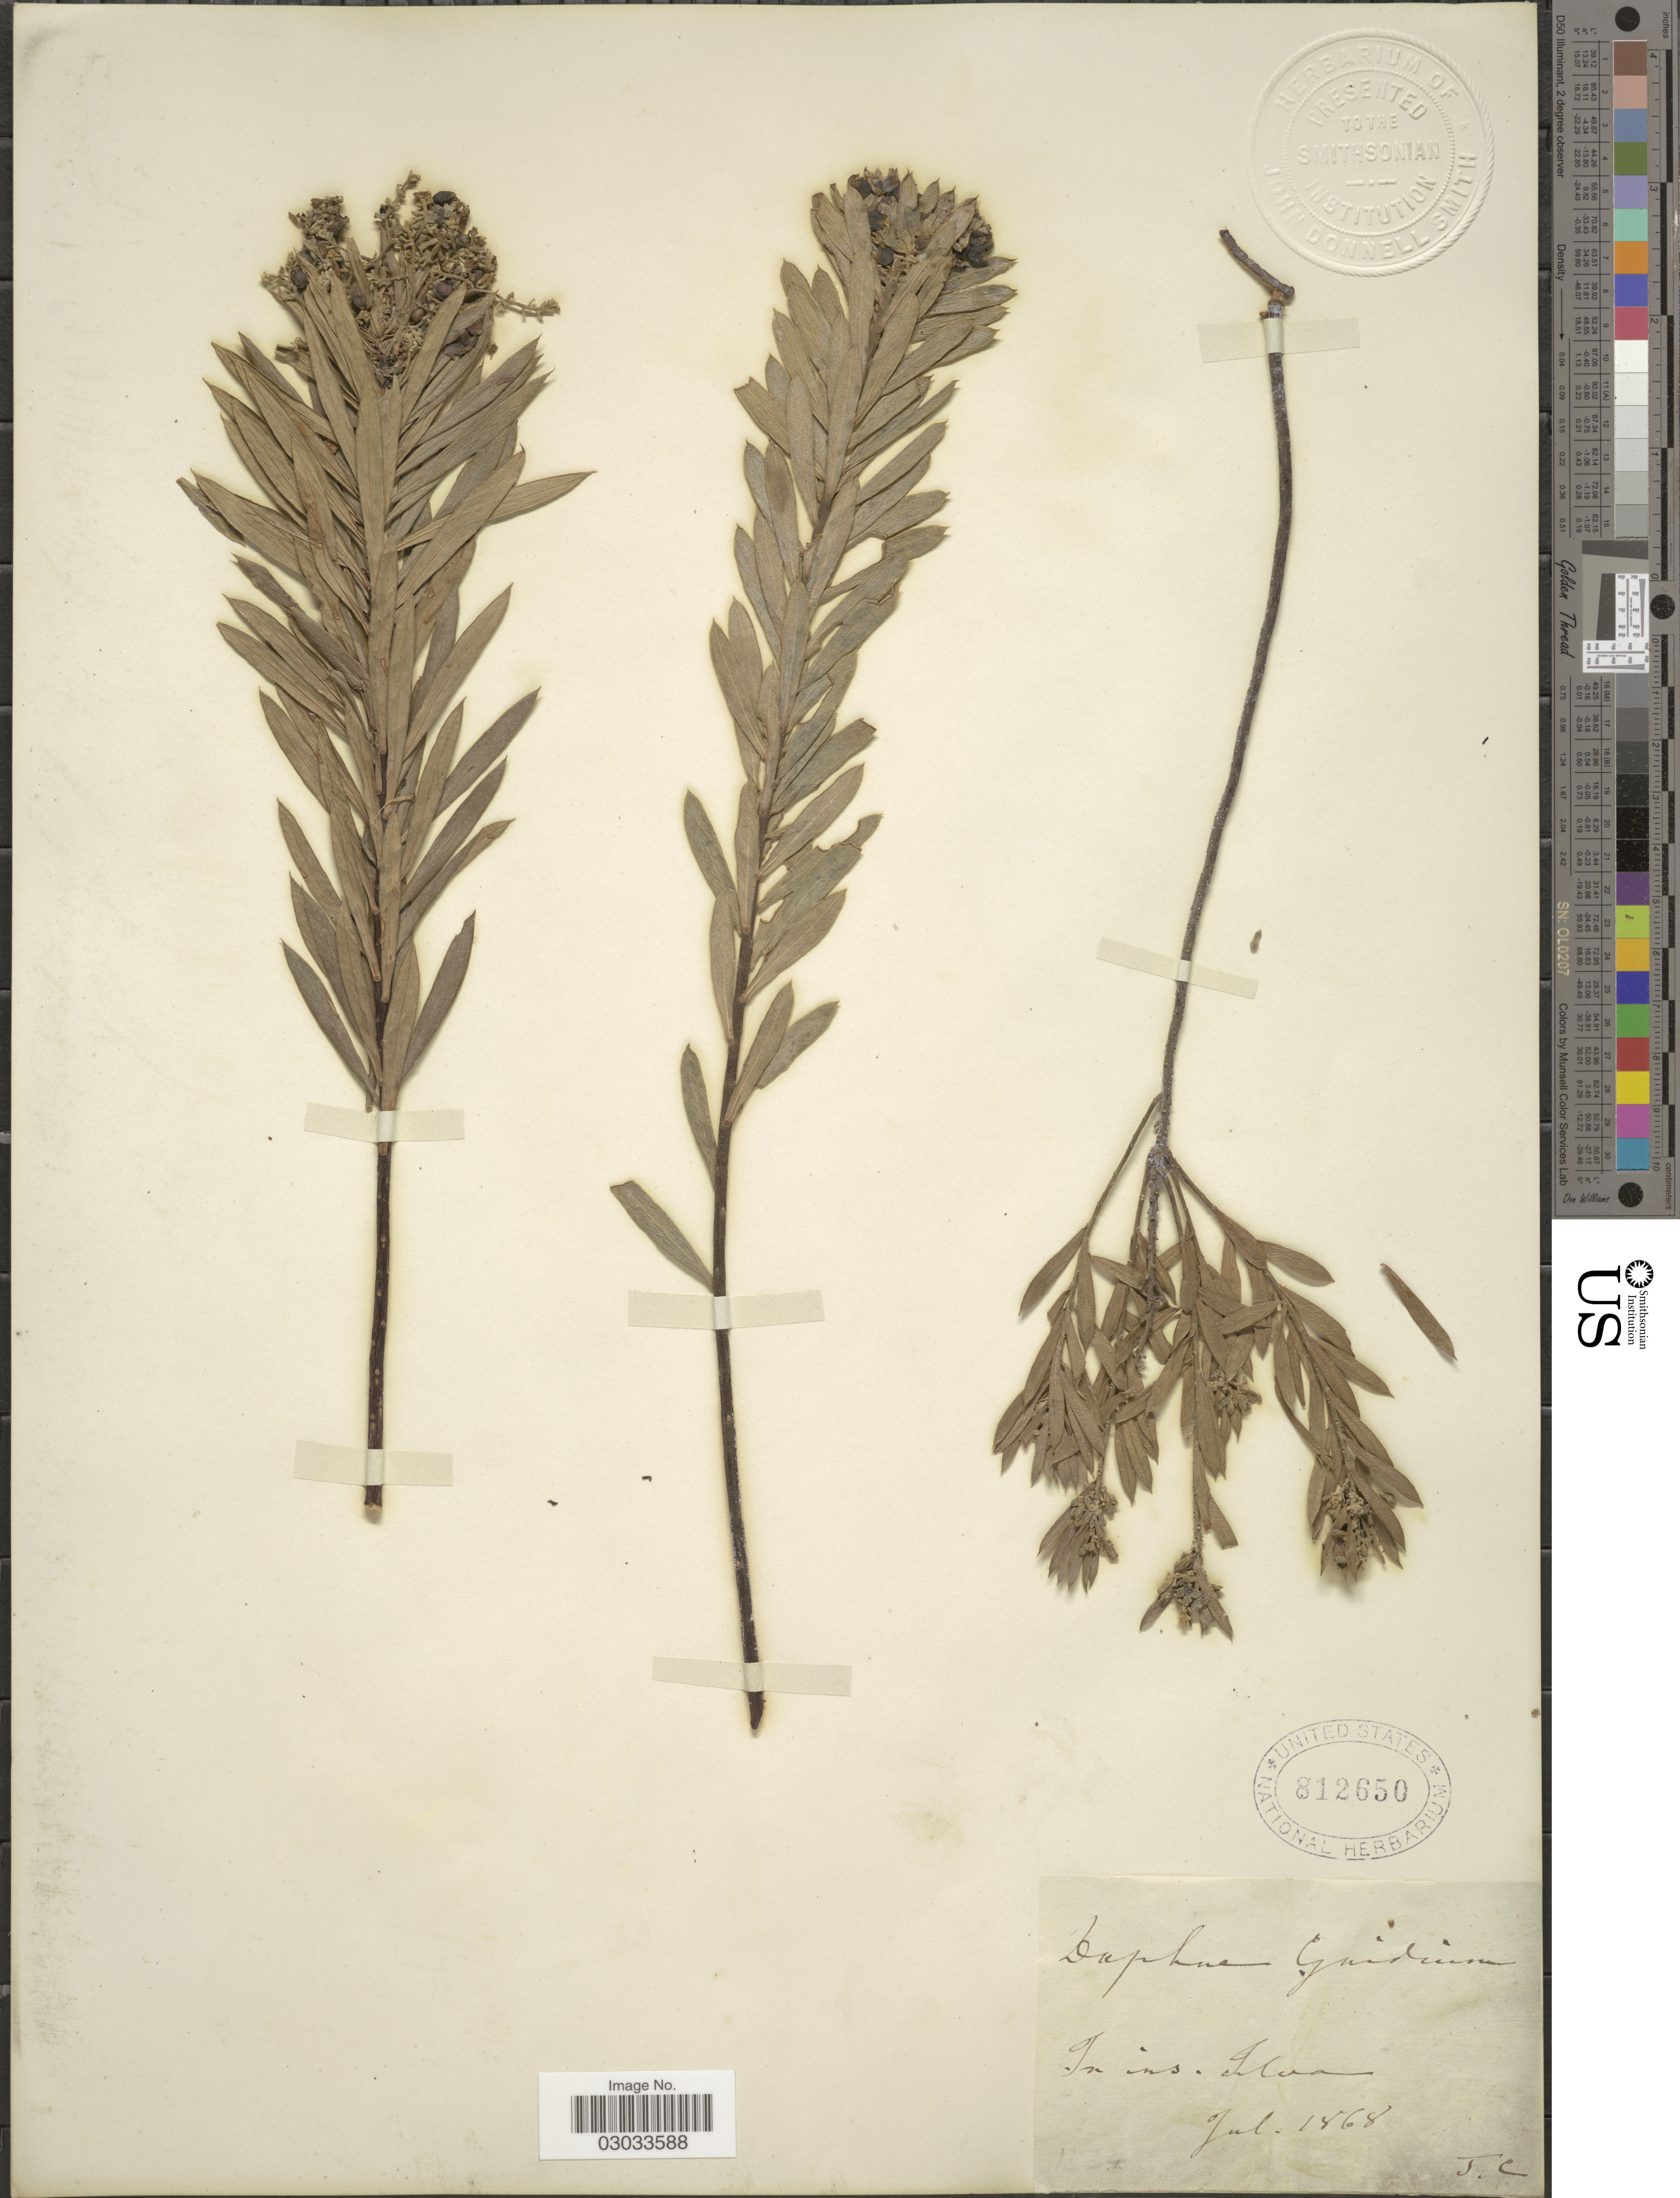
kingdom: Plantae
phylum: Tracheophyta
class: Magnoliopsida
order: Malvales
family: Thymelaeaceae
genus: Daphne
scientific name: Daphne gnidium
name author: L.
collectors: J. C.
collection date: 1868-07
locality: In ins. Iloa [interpreted].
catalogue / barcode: US 812650